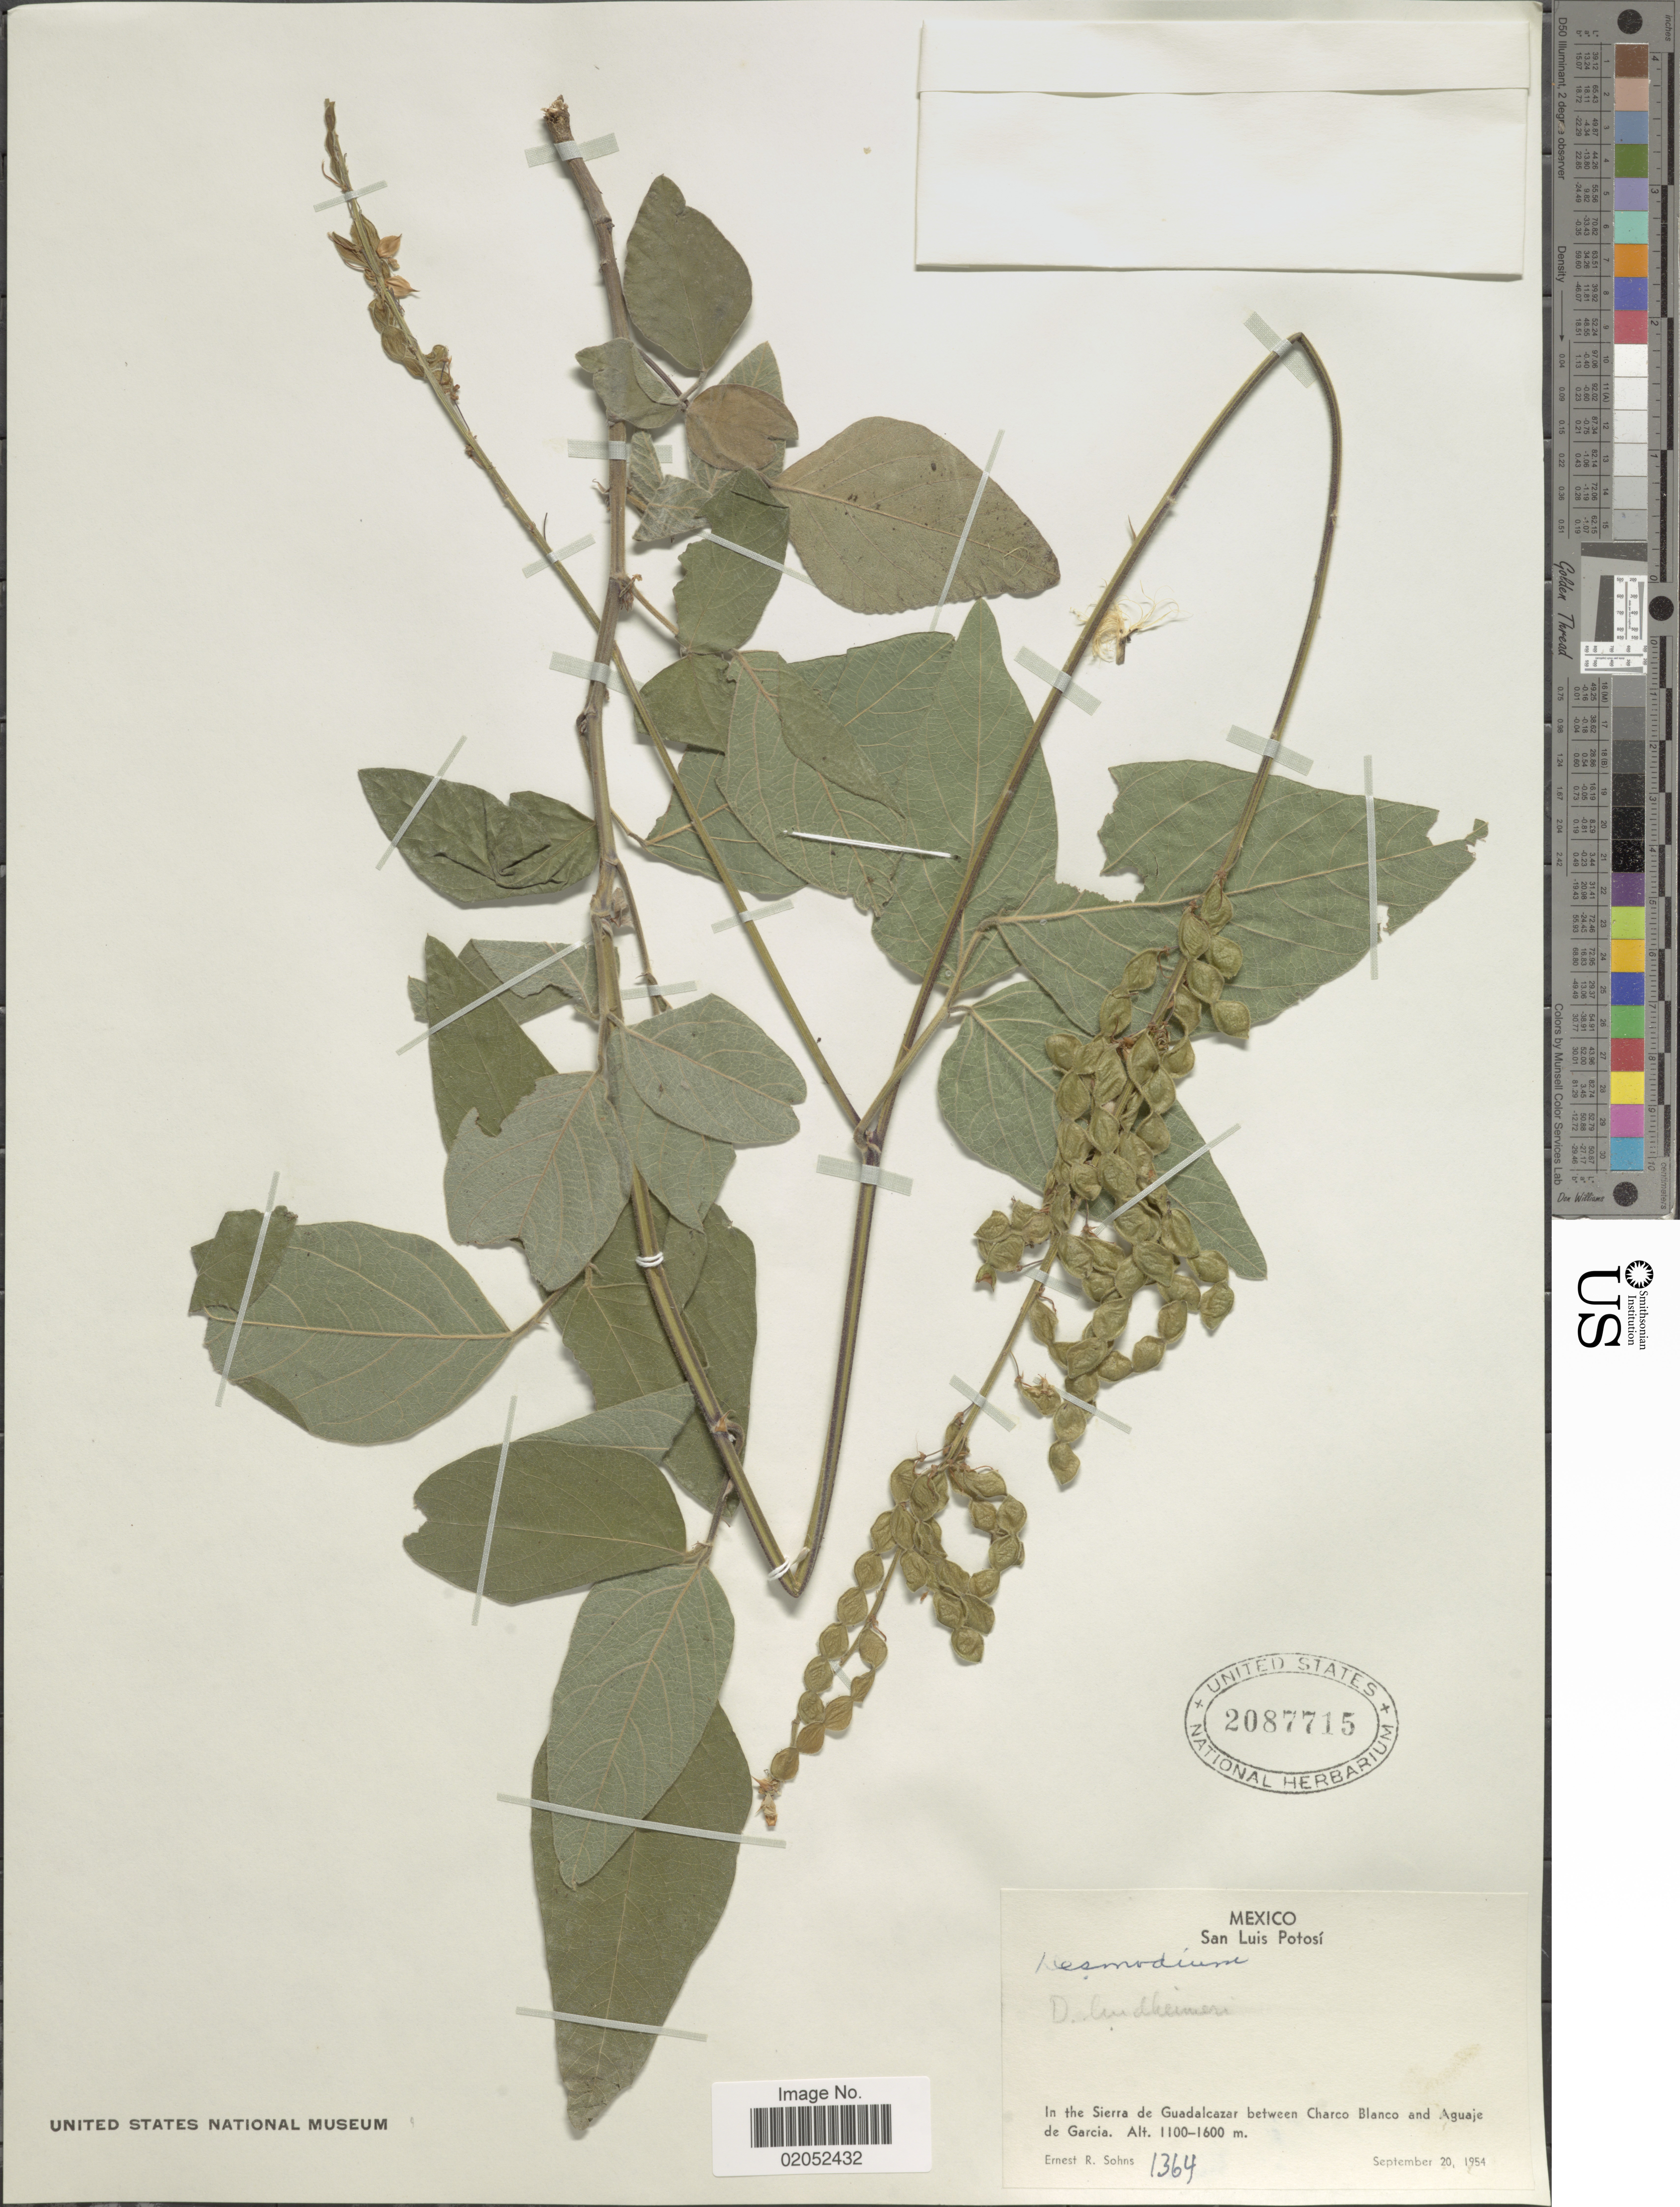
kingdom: Plantae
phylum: Tracheophyta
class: Magnoliopsida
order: Fabales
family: Fabaceae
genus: Desmodium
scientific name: Desmodium lindheimeri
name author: Vail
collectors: E. R. Sohns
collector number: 1364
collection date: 1954-09-20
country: Mexico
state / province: San Luis Potosí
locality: San Luis Potosi. In the Sierra de Guadalcazar between Charco Blanco and Aguaje de Garcia.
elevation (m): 1100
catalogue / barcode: US 2087715